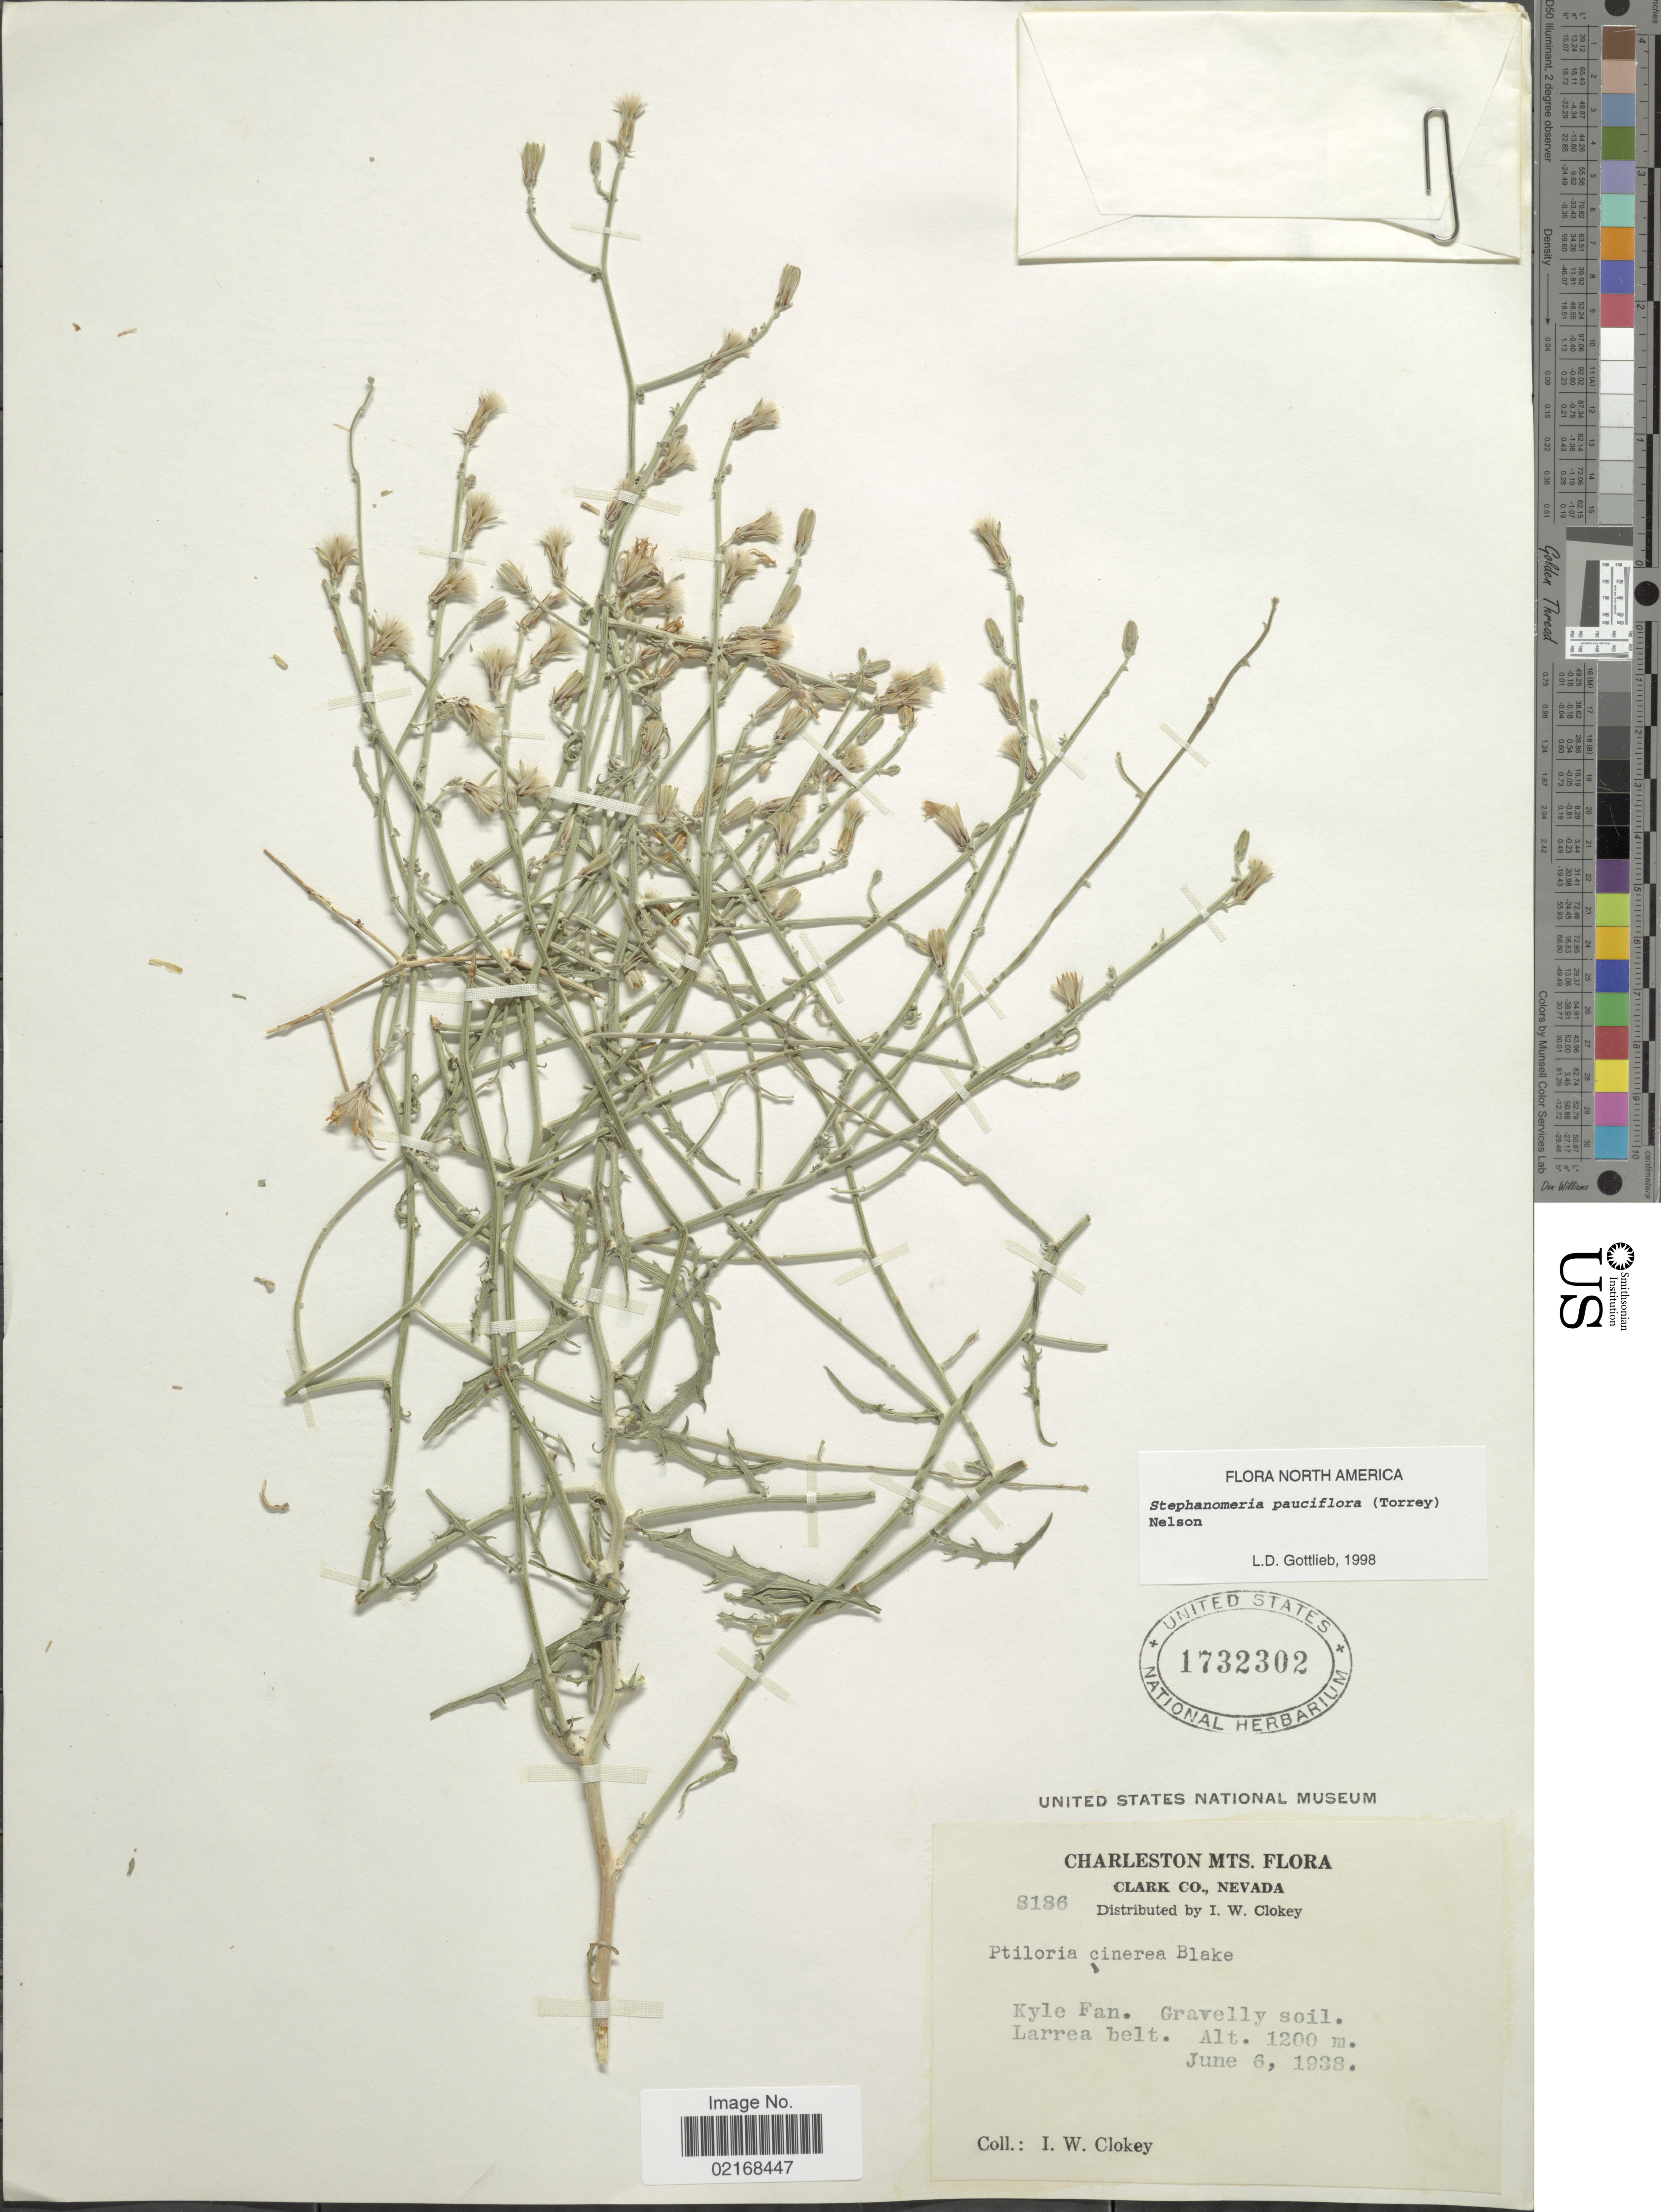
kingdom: Plantae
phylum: Tracheophyta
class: Magnoliopsida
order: Asterales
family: Asteraceae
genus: Stephanomeria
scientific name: Stephanomeria pauciflora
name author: (Torr.) A. Nelson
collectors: I. W. Clokey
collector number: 8186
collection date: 1938-06-06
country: United States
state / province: Nevada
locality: Charleston Mts, Clark Co., Kyle Fan, Larrea belt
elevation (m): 1200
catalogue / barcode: US 1732302